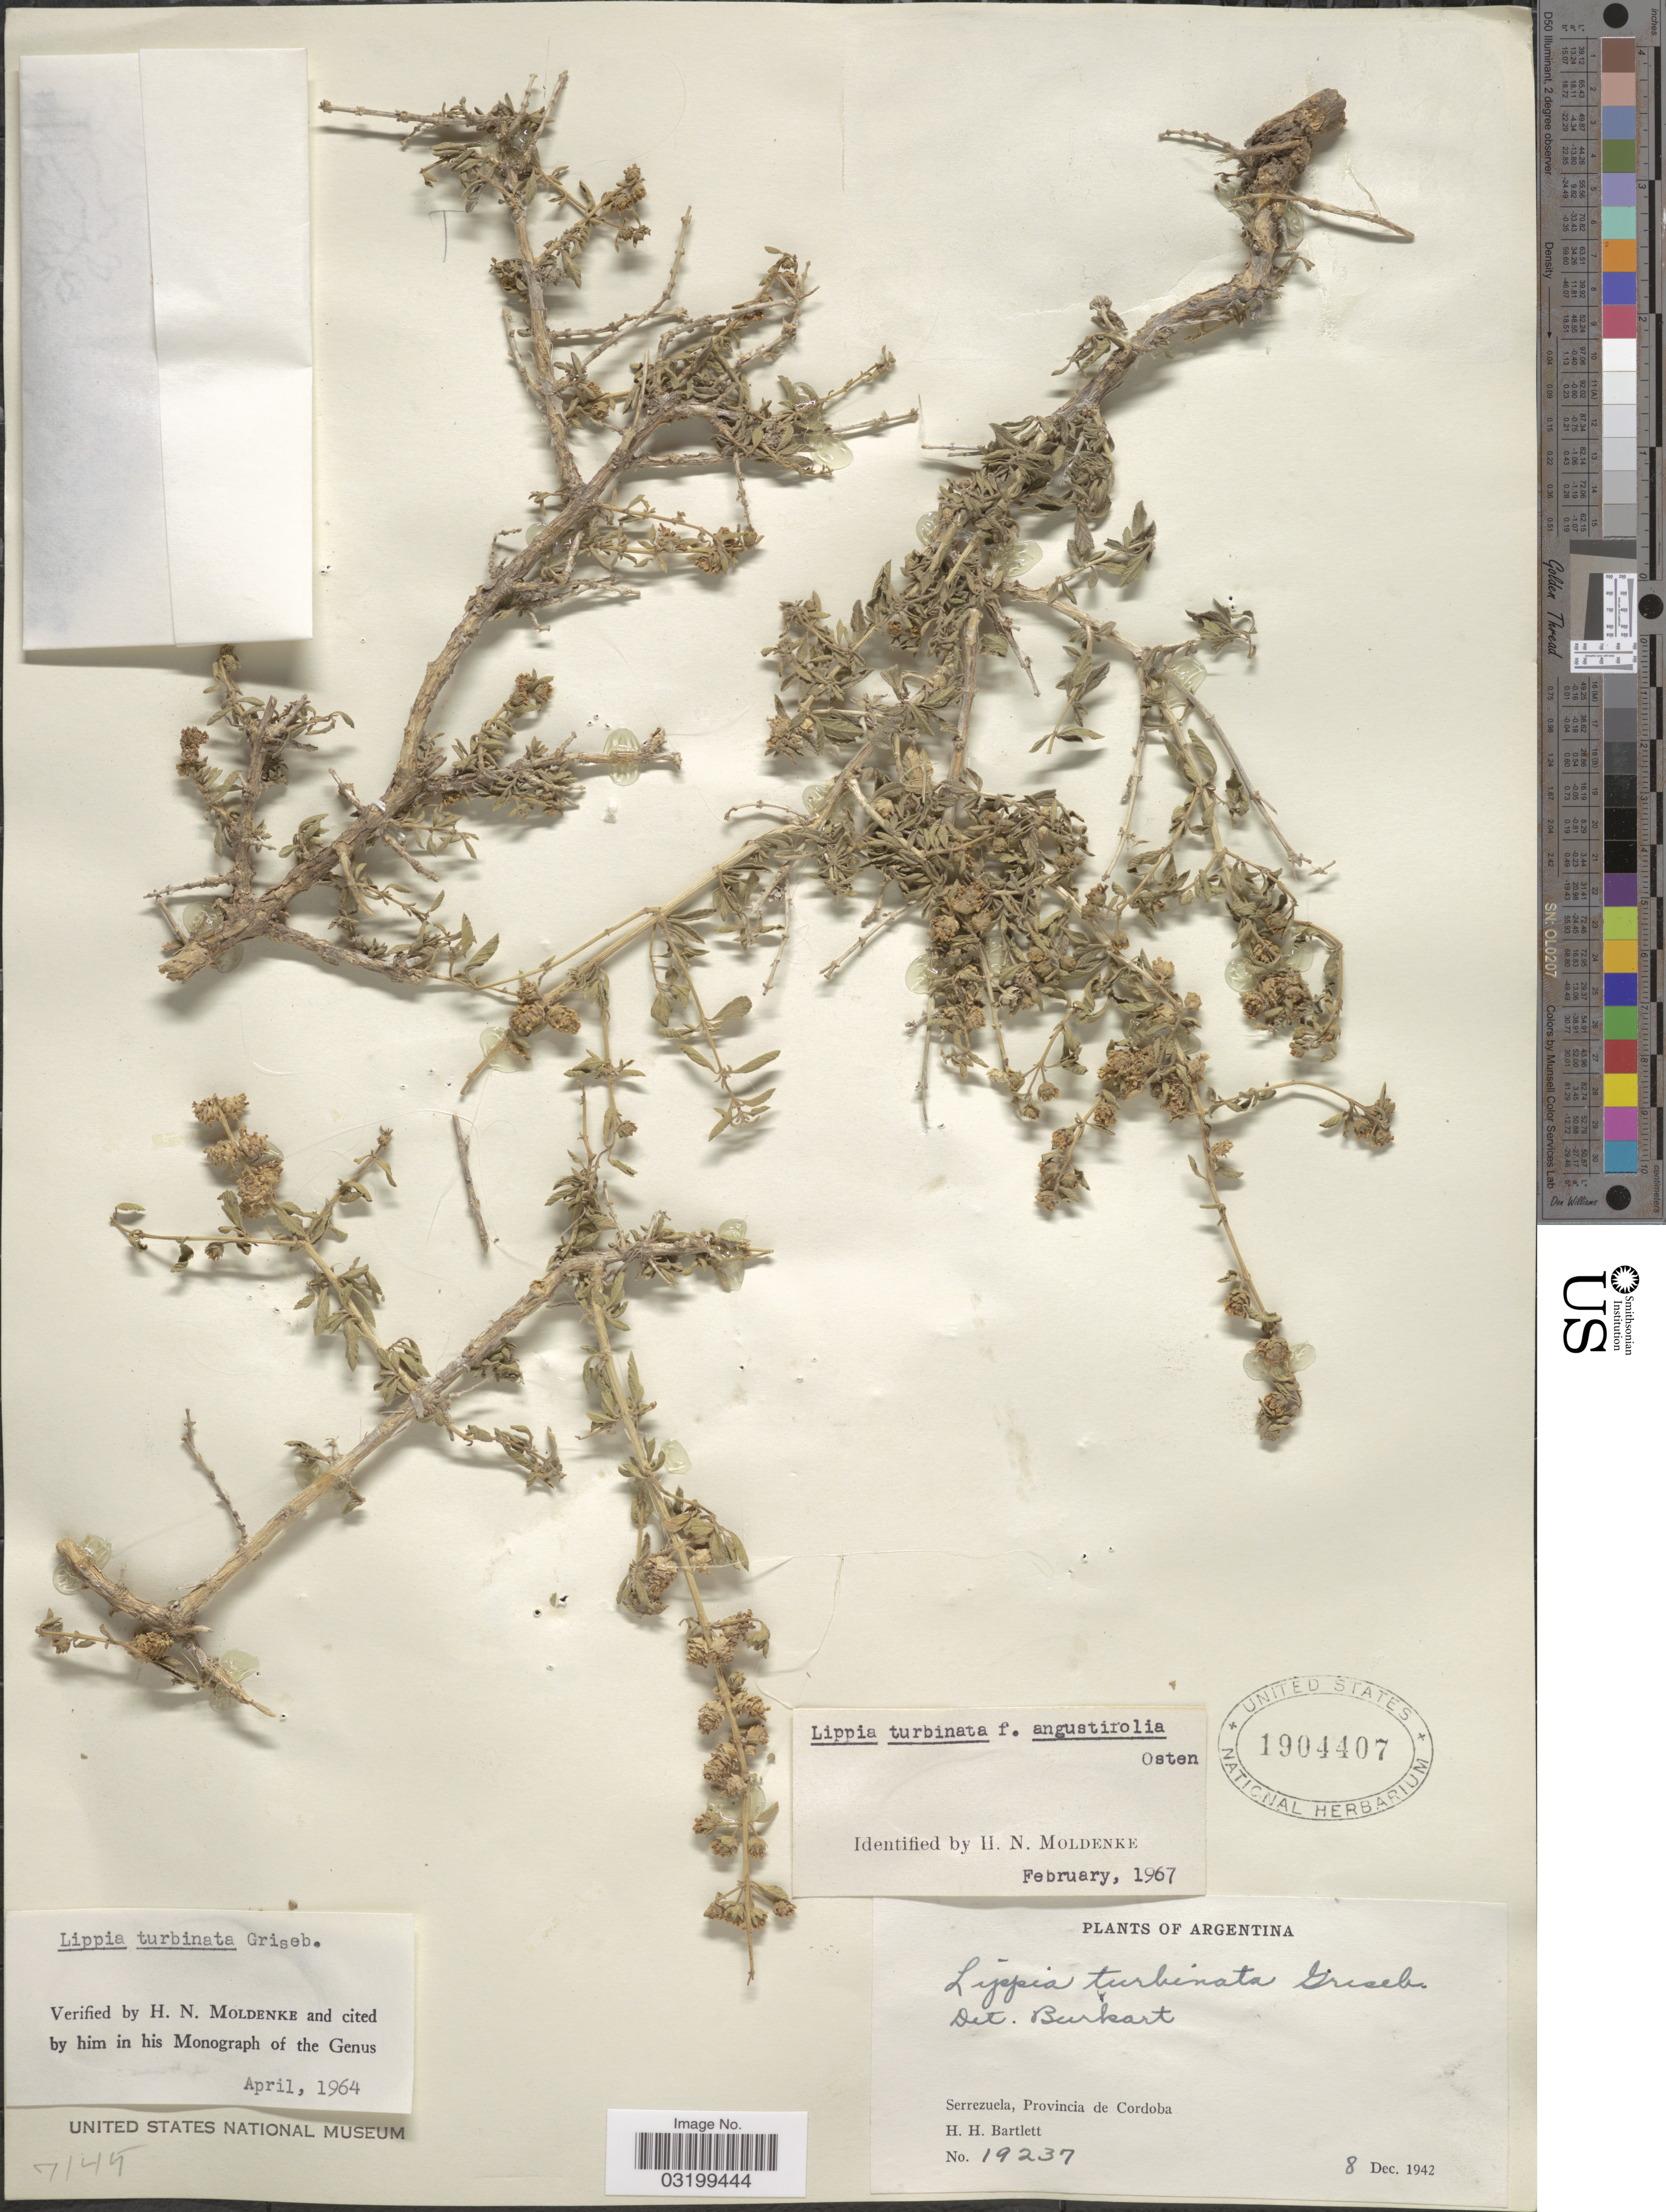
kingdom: Plantae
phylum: Tracheophyta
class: Magnoliopsida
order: Lamiales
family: Verbenaceae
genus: Lippia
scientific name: Lippia turbinata f. angustifolia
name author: Osten ex Moldenke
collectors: H. H. Bartlett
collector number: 19237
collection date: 1942-12-08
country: Argentina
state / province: Cordoba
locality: Serrezuela.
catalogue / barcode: US 1904407